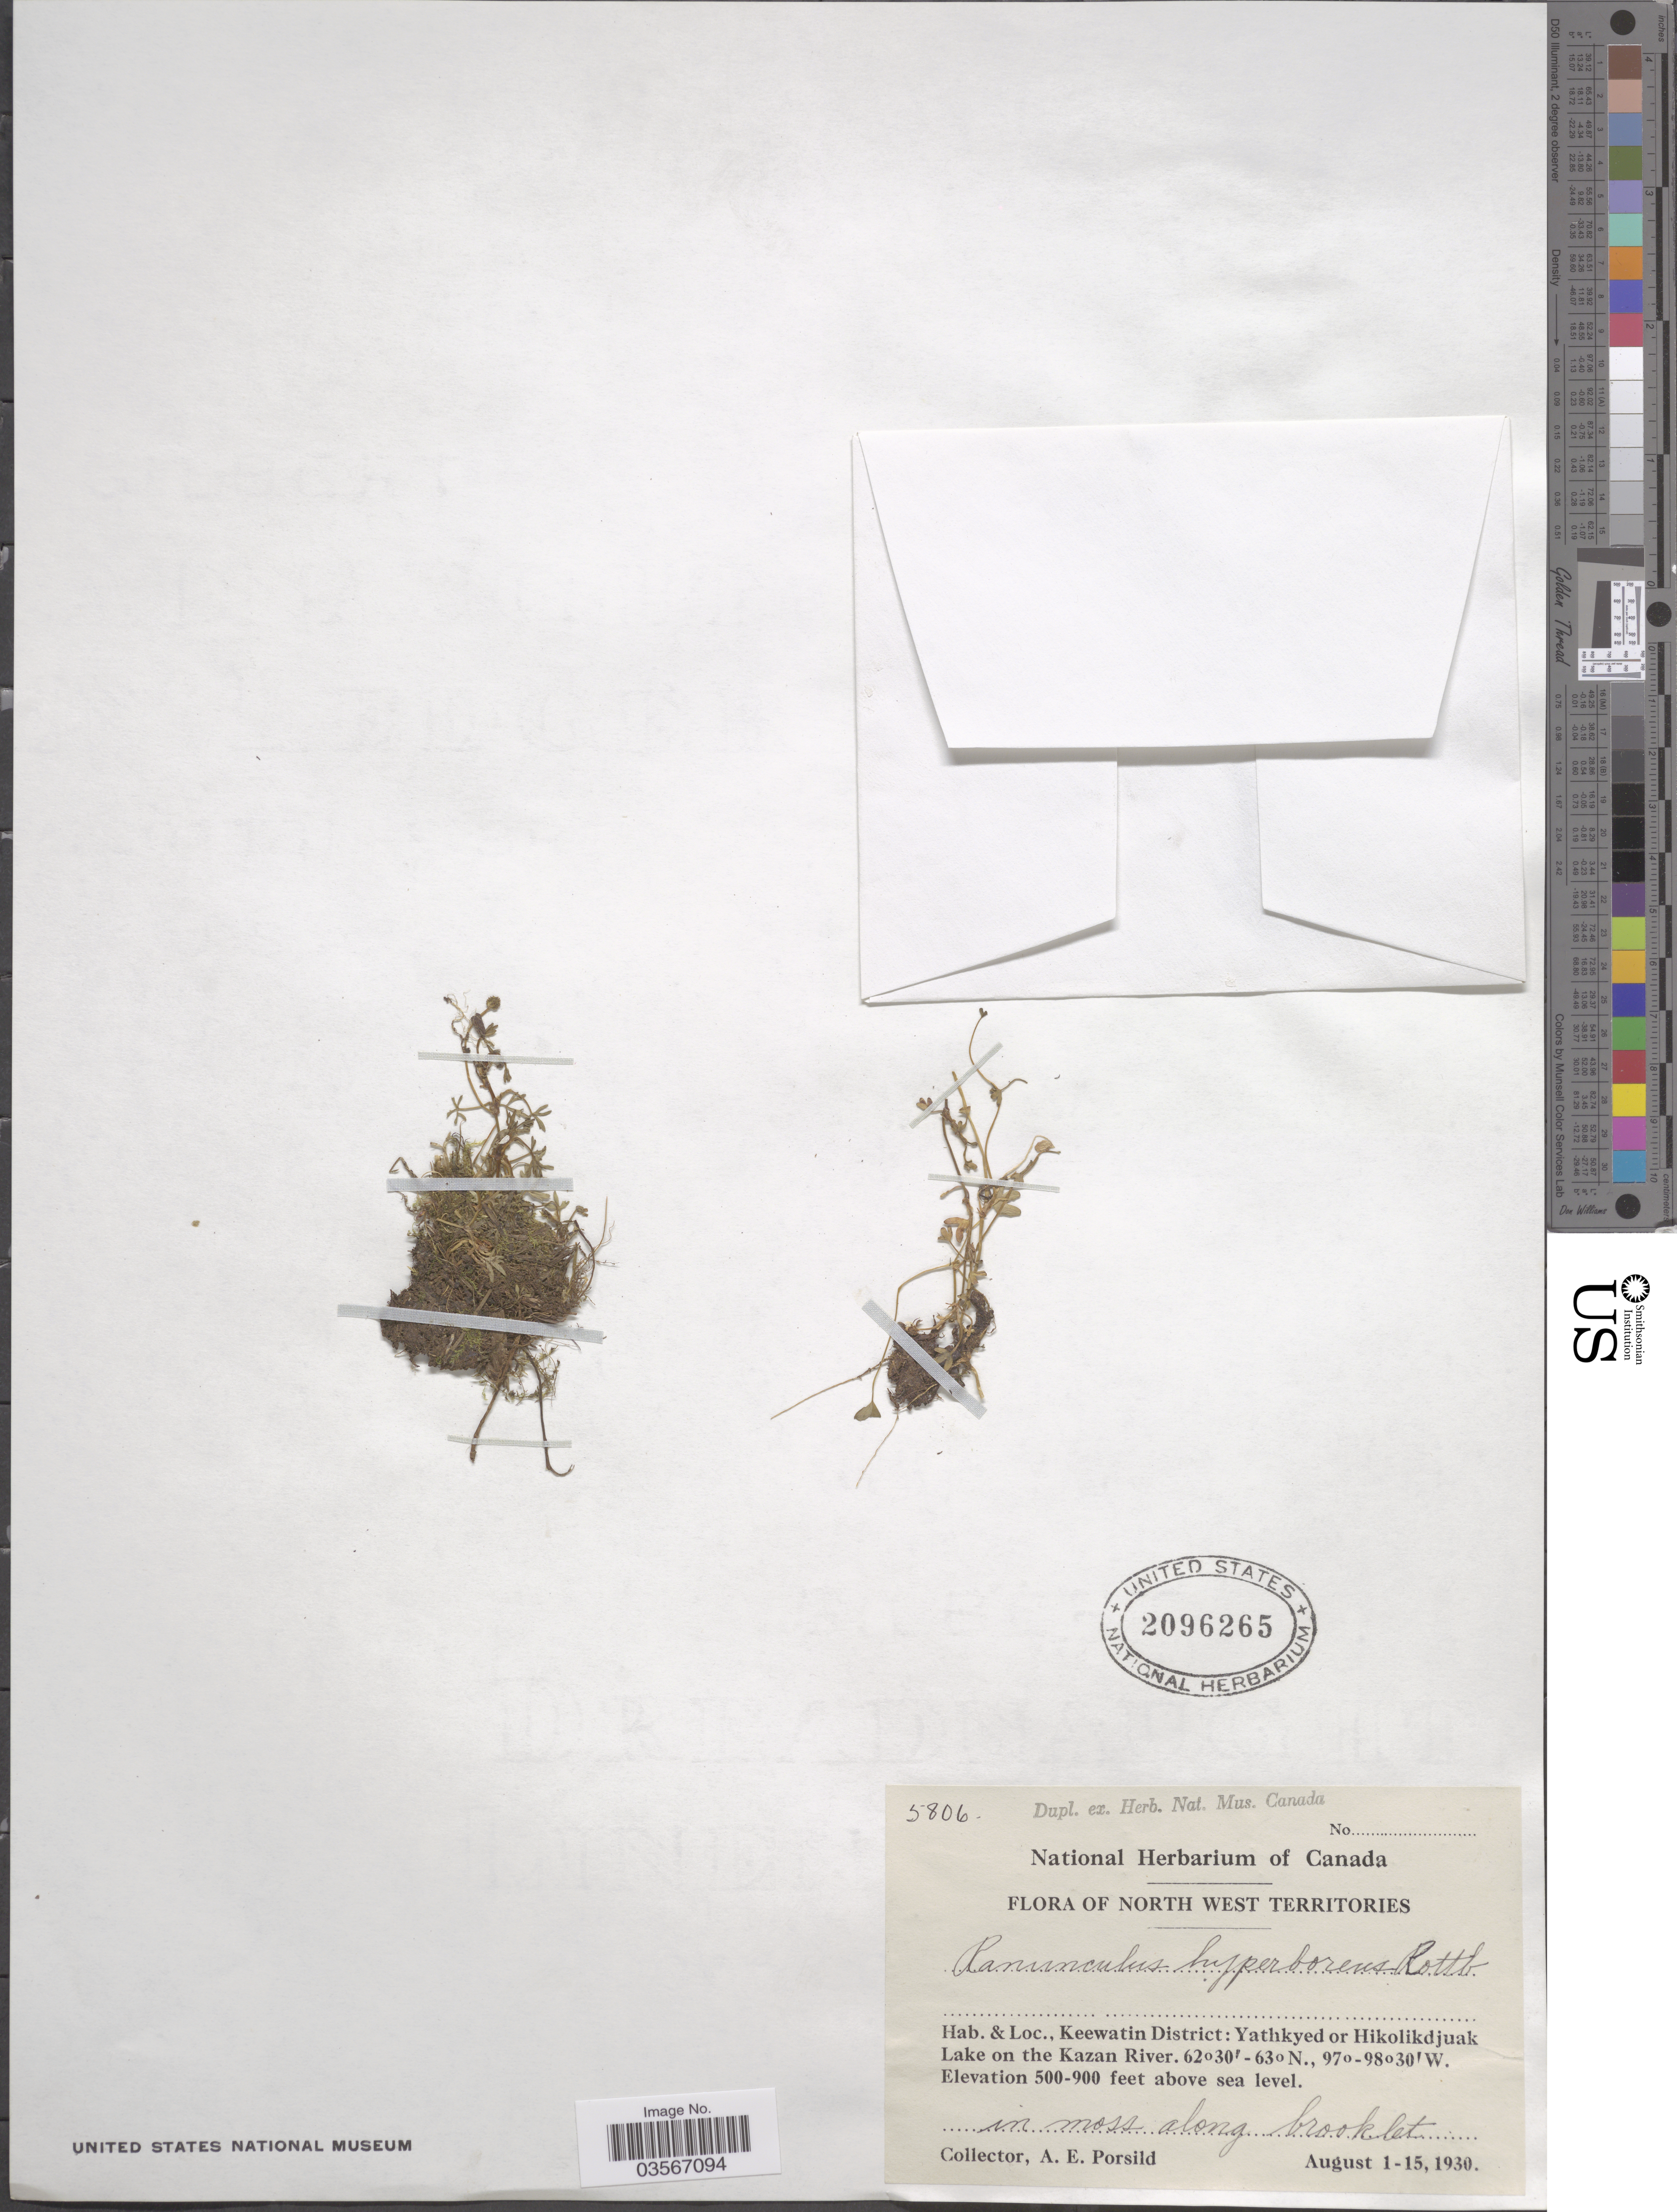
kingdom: Plantae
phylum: Tracheophyta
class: Magnoliopsida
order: Ranunculales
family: Ranunculaceae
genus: Ranunculus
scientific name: Ranunculus hyperboreus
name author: Rottb.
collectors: A. E. Porsild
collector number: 5806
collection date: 1930-08-01/1930-08-15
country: Canada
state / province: Northwest Territories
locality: Keewatin District: Yathkyed or Hikolikdjuak Lake on the Kazan River.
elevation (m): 152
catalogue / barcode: US 2096265